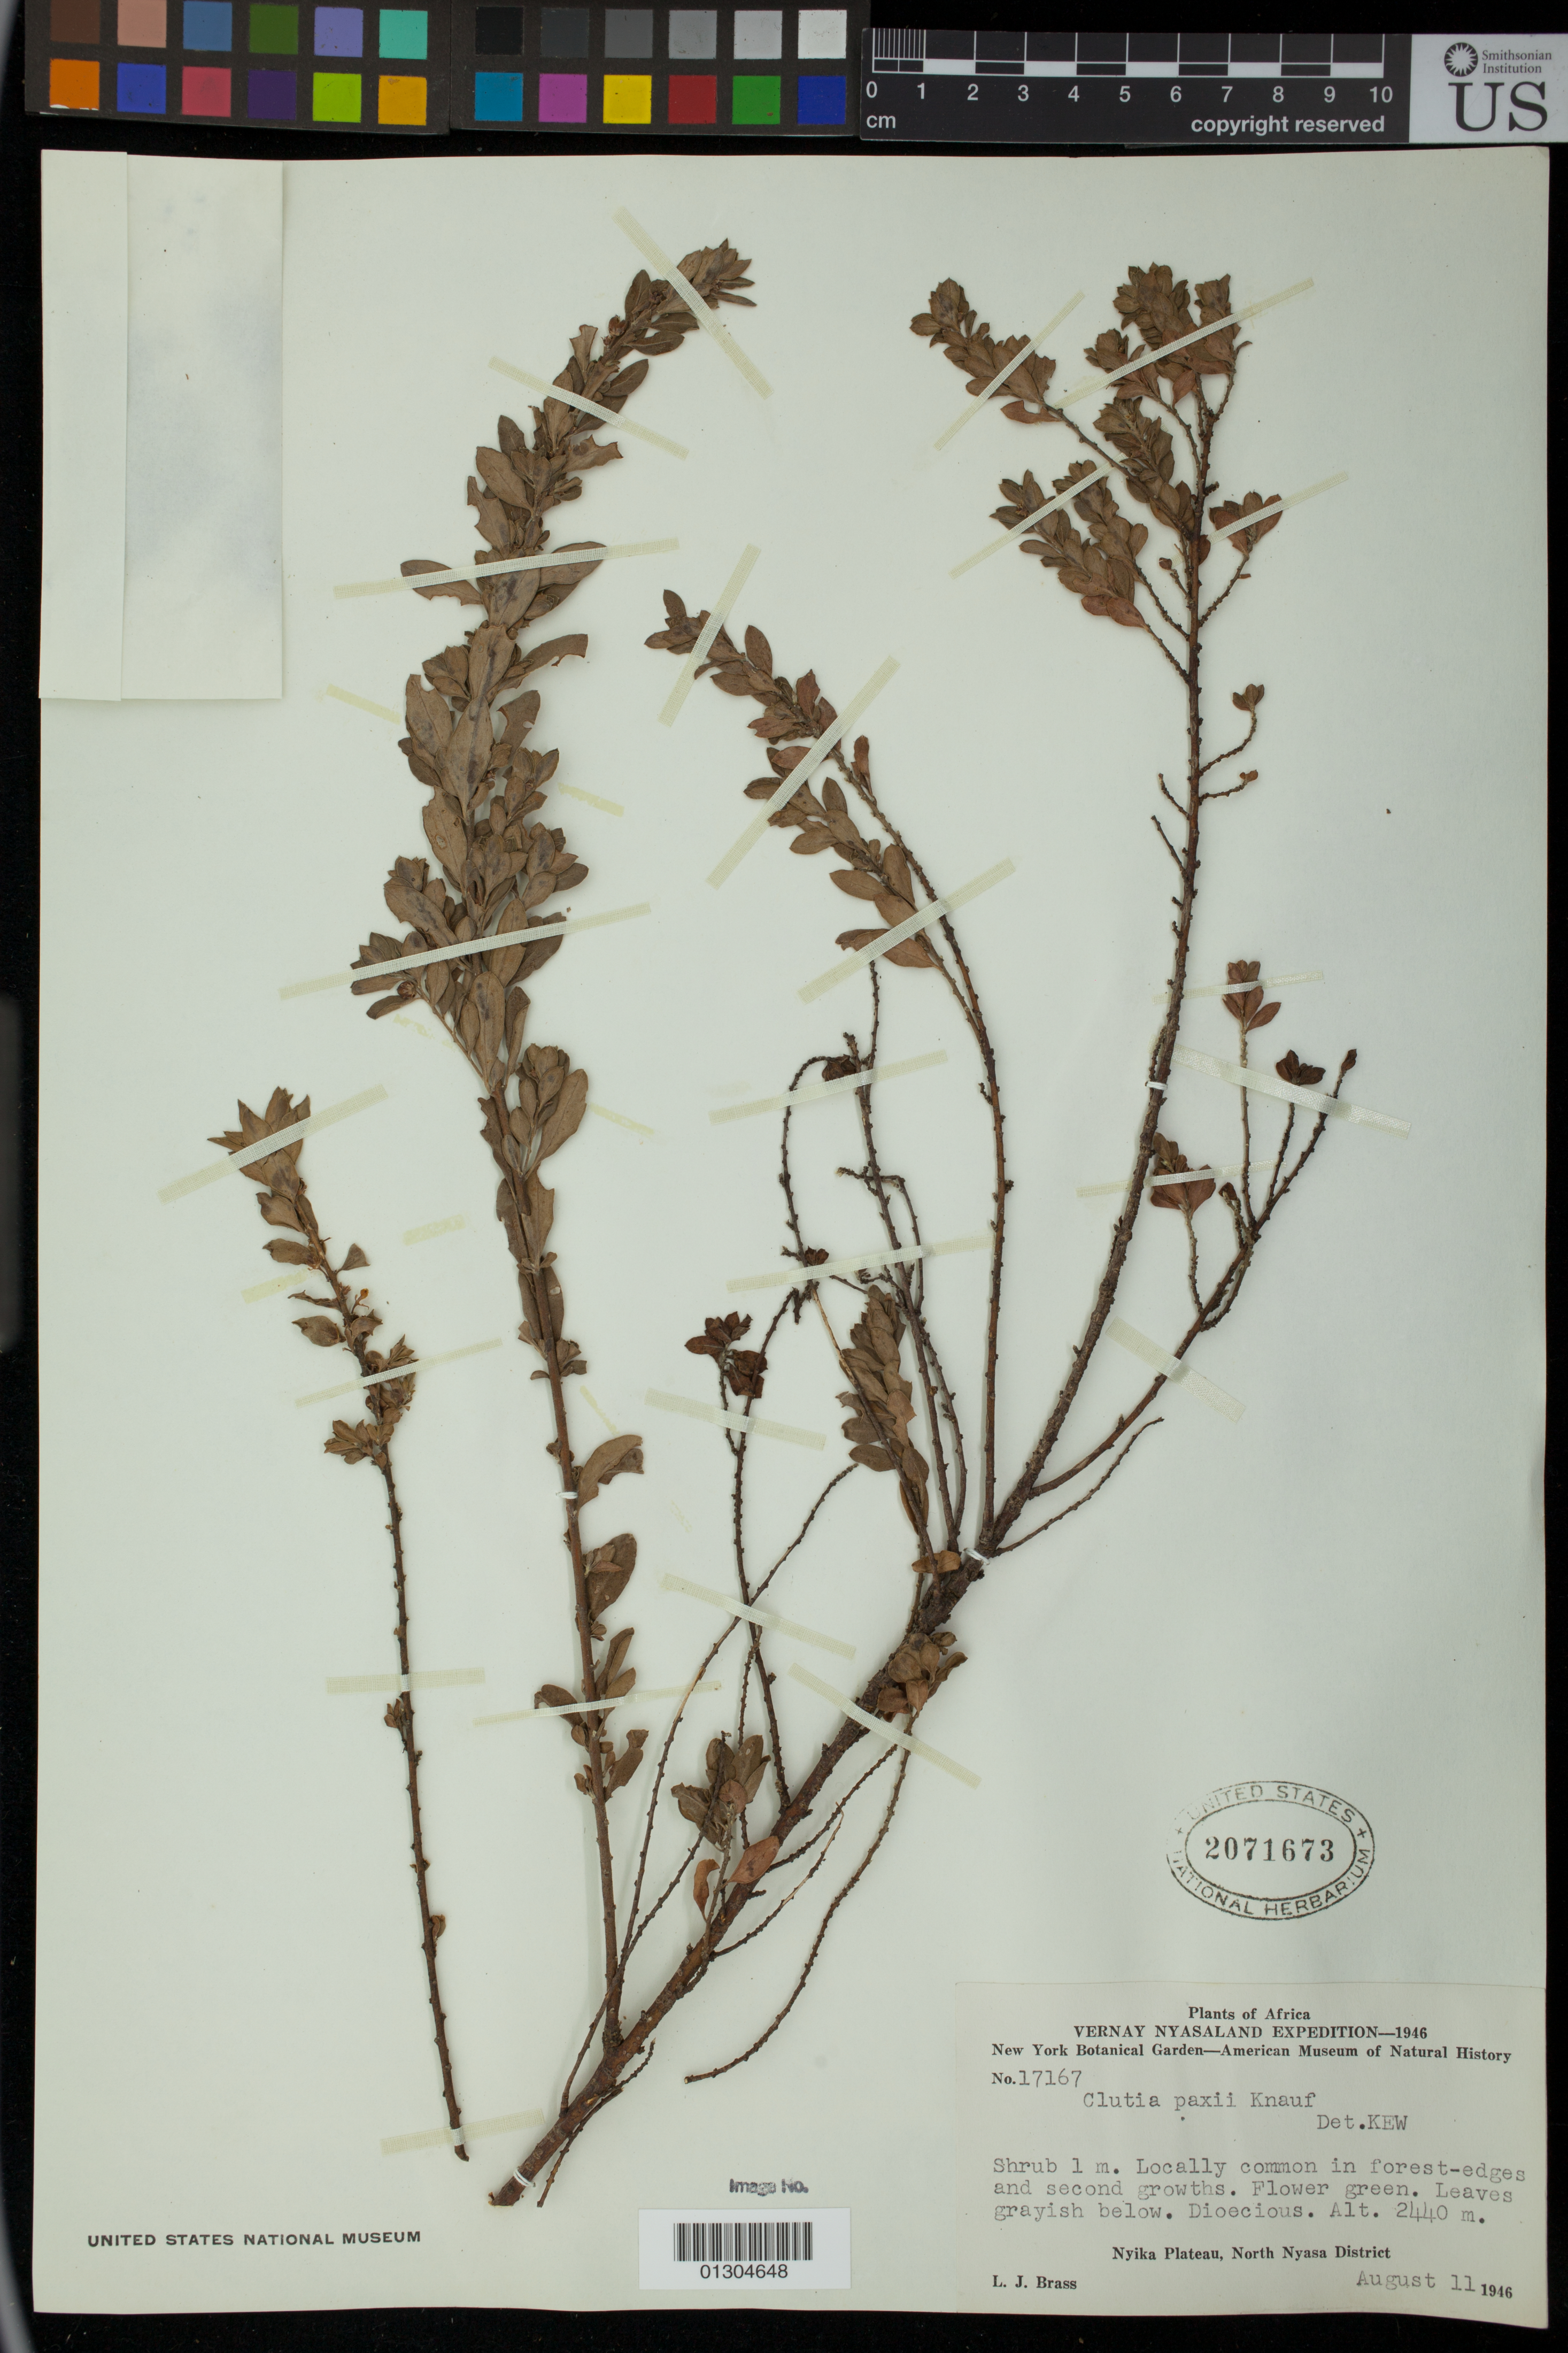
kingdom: Plantae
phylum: Tracheophyta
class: Magnoliopsida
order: Malpighiales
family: Peraceae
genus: Clutia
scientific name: Clutia paxii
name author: Knauf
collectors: L. J. Brass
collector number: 17167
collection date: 1946-08-11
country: Malawi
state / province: Northern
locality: Nyika Plateau, North Nyasa District (Karonga District)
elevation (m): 2440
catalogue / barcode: US 2071673